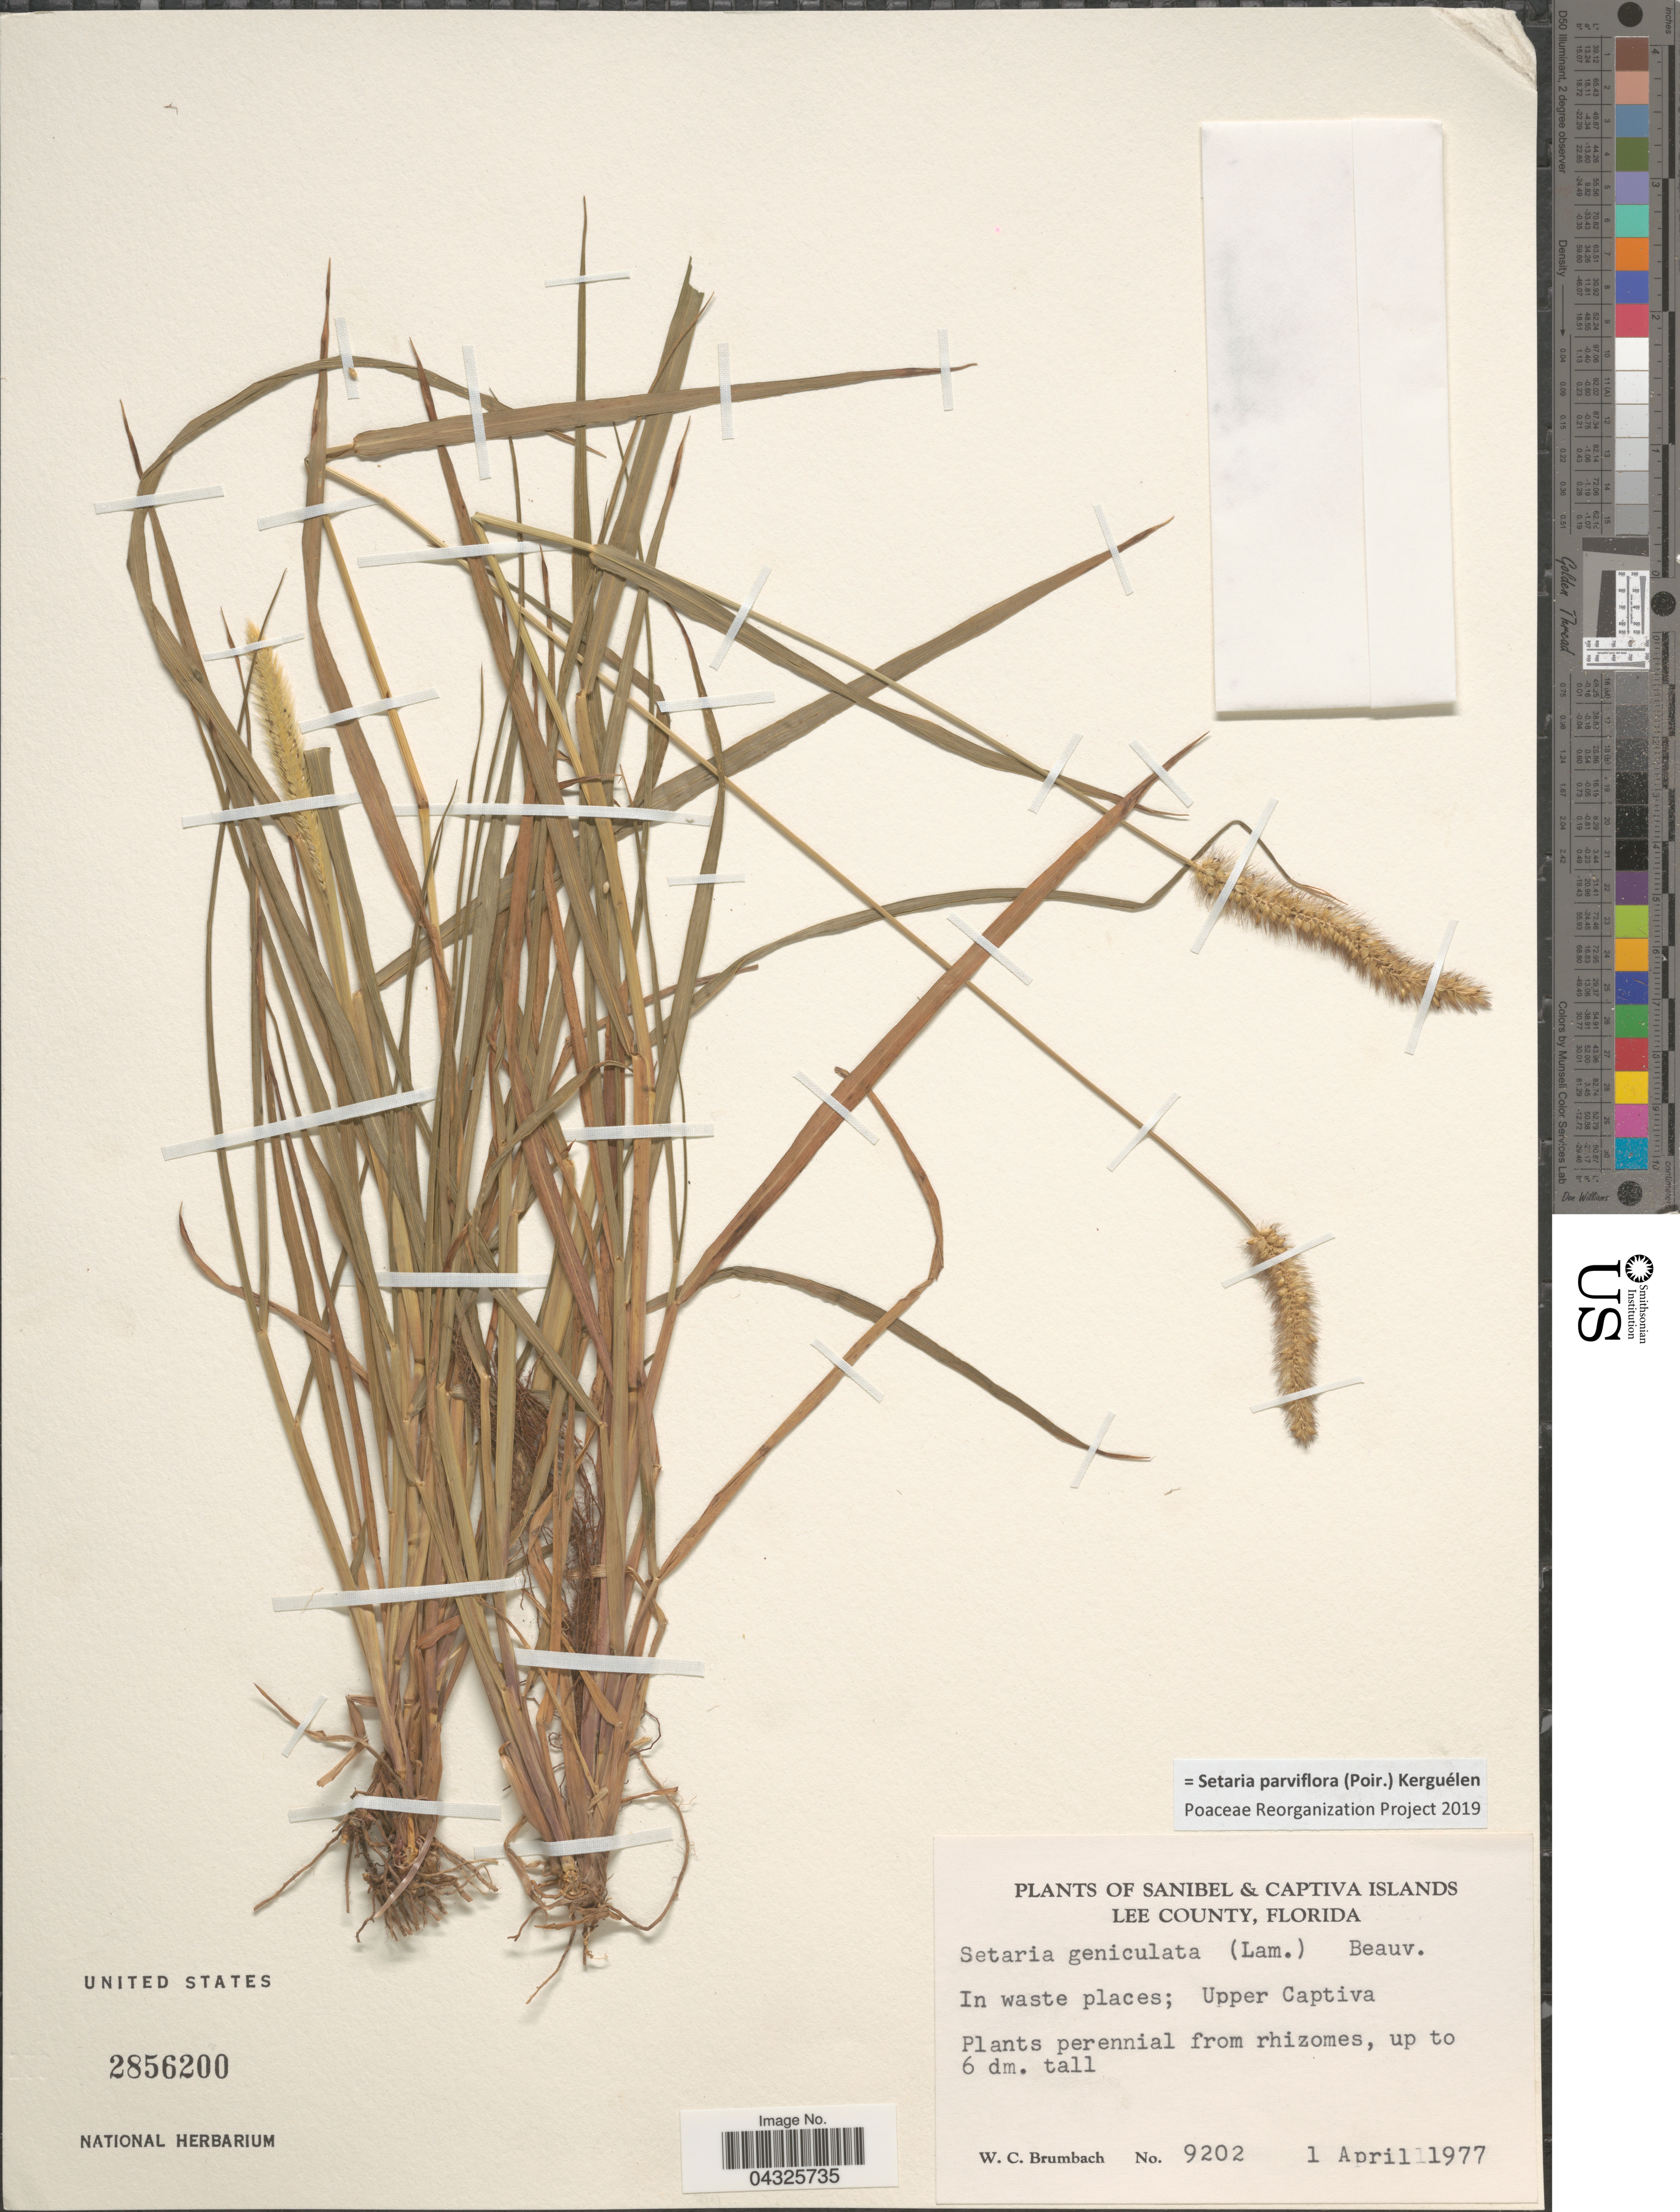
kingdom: Plantae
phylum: Tracheophyta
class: Liliopsida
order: Poales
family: Poaceae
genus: Setaria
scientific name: Setaria parviflora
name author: (Poir.) Kerguélen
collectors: W. C. Brumbach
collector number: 9202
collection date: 1977-04-01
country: United States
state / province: Florida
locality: Sanibel & Captiva Islands. Lee County. Upper Captiva.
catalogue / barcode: US 2856200